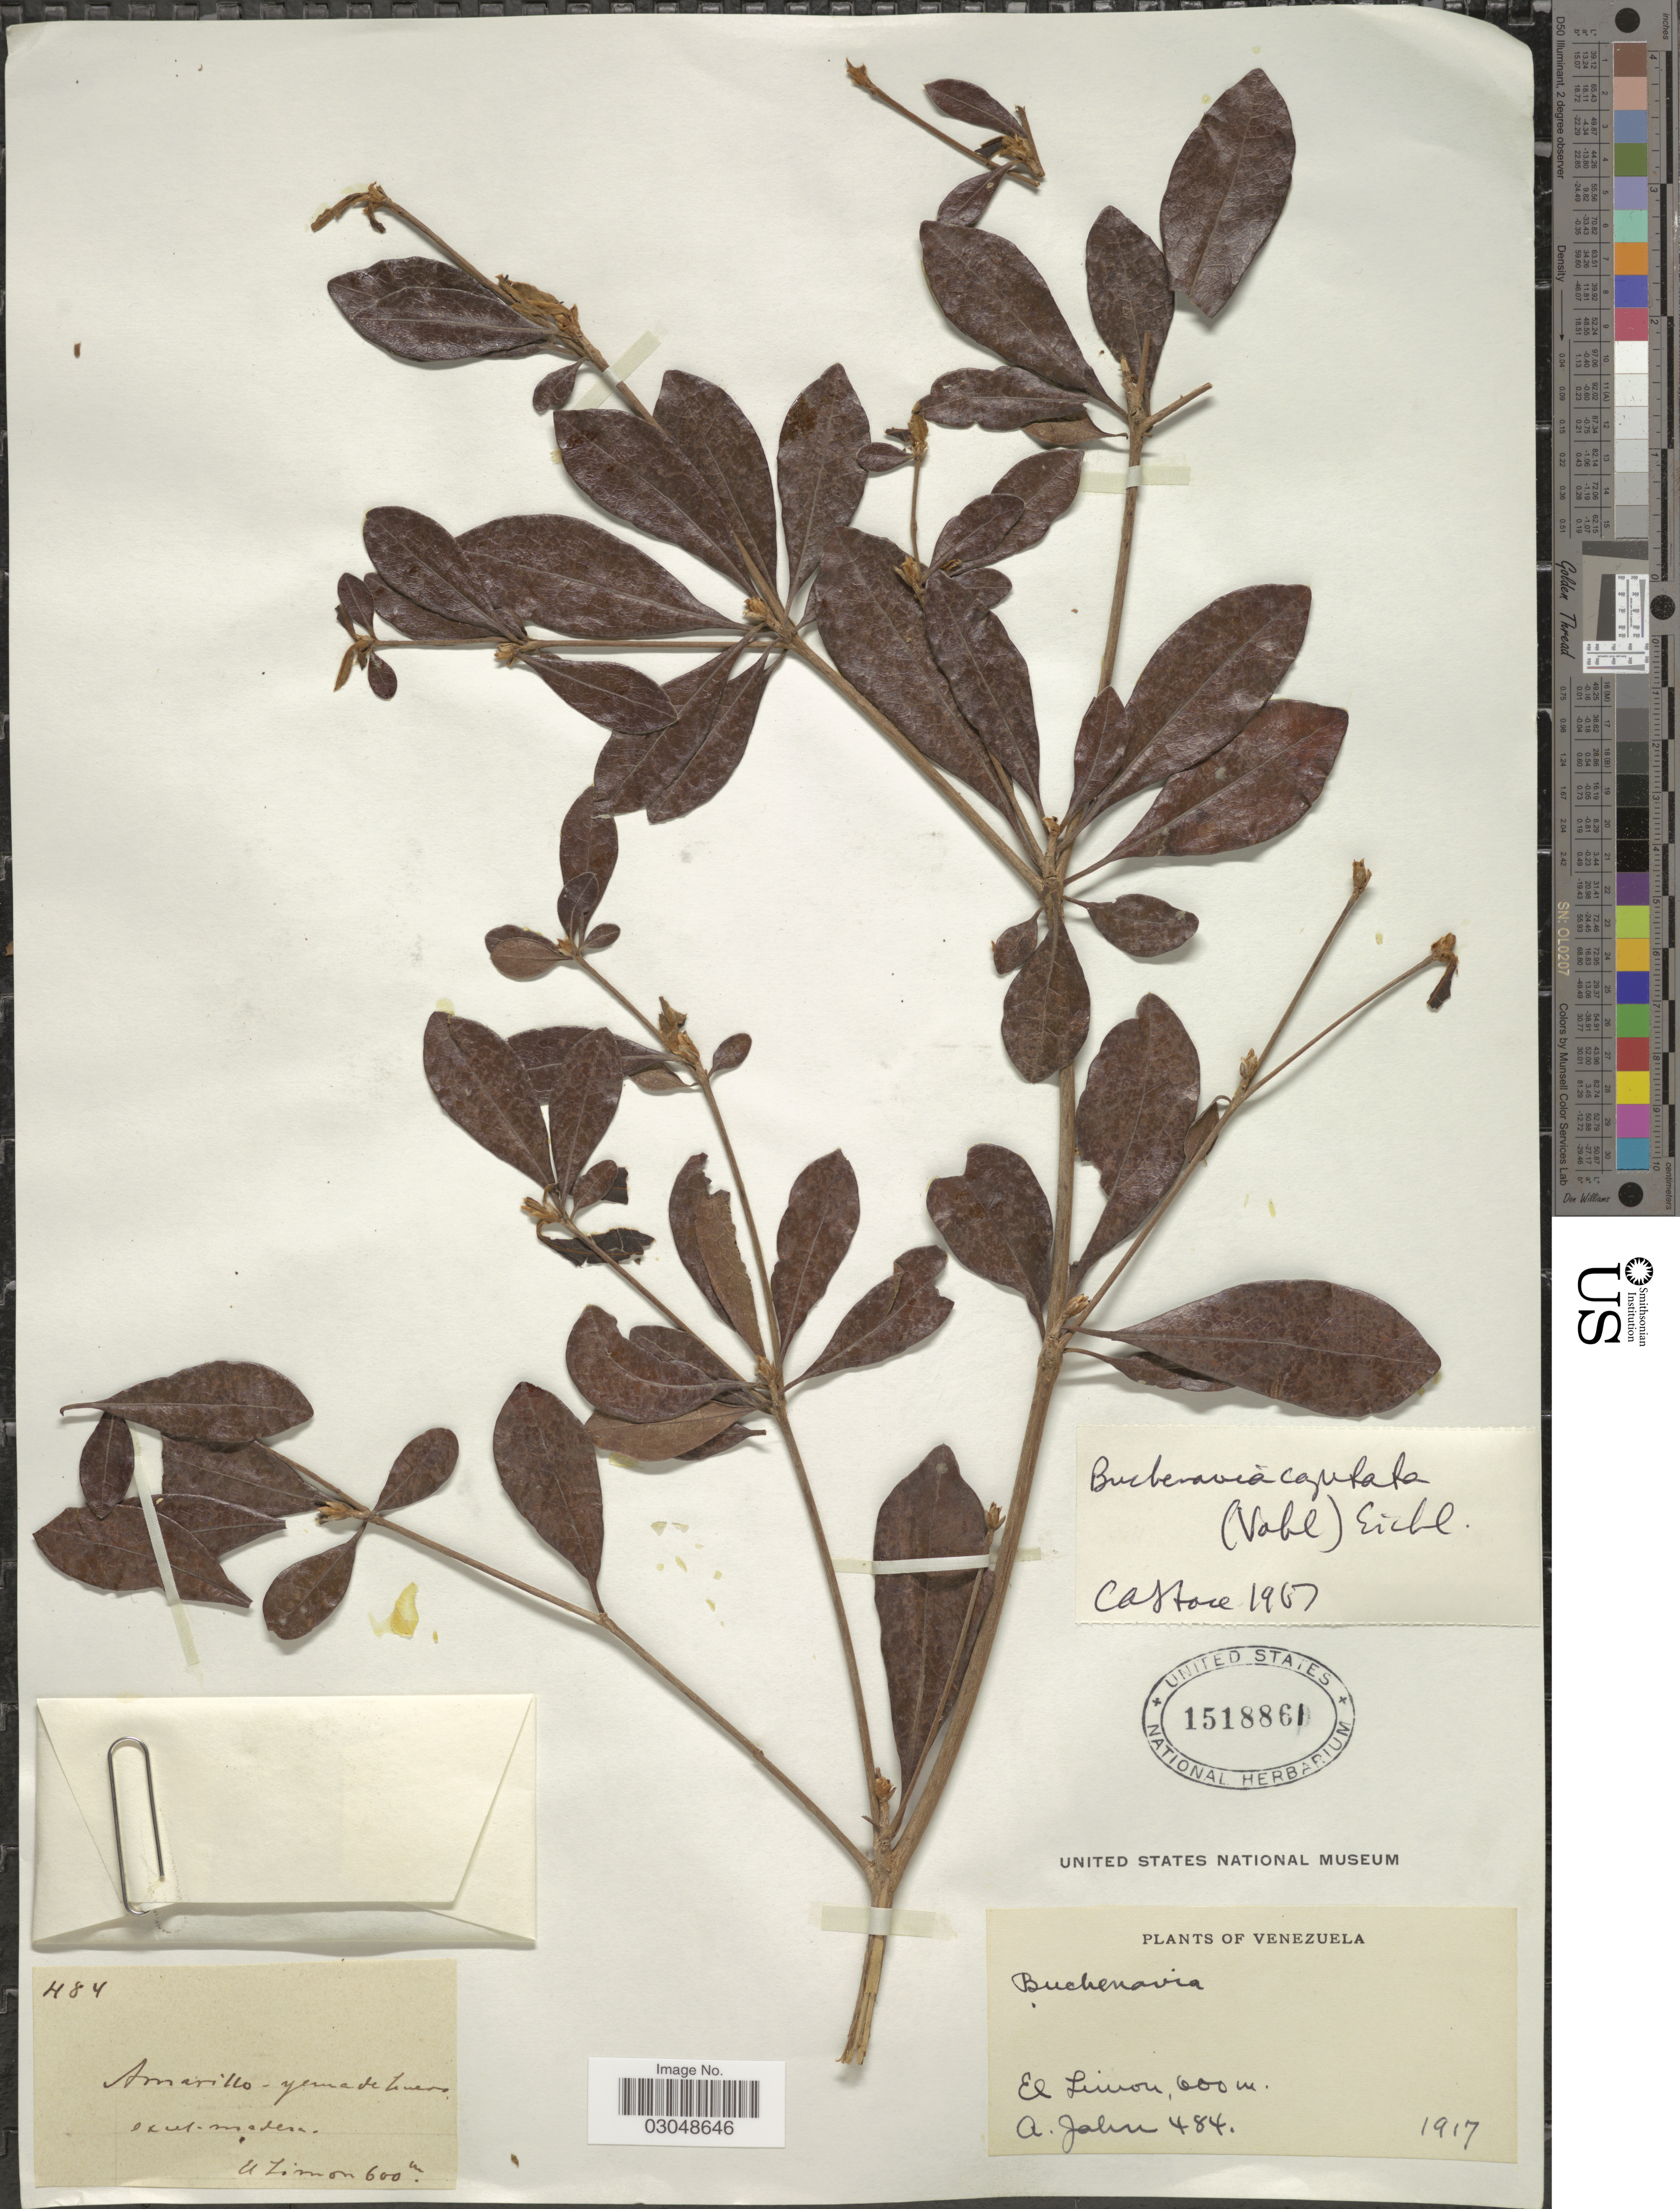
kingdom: Plantae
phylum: Tracheophyta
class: Magnoliopsida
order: Myrtales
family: Combretaceae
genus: Terminalia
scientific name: Terminalia tetraphylla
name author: (Aubl.) Gere & Boatwr.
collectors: A. Jahn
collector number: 484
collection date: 1917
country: Venezuela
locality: El Limon.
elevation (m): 600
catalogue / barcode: US 1518861